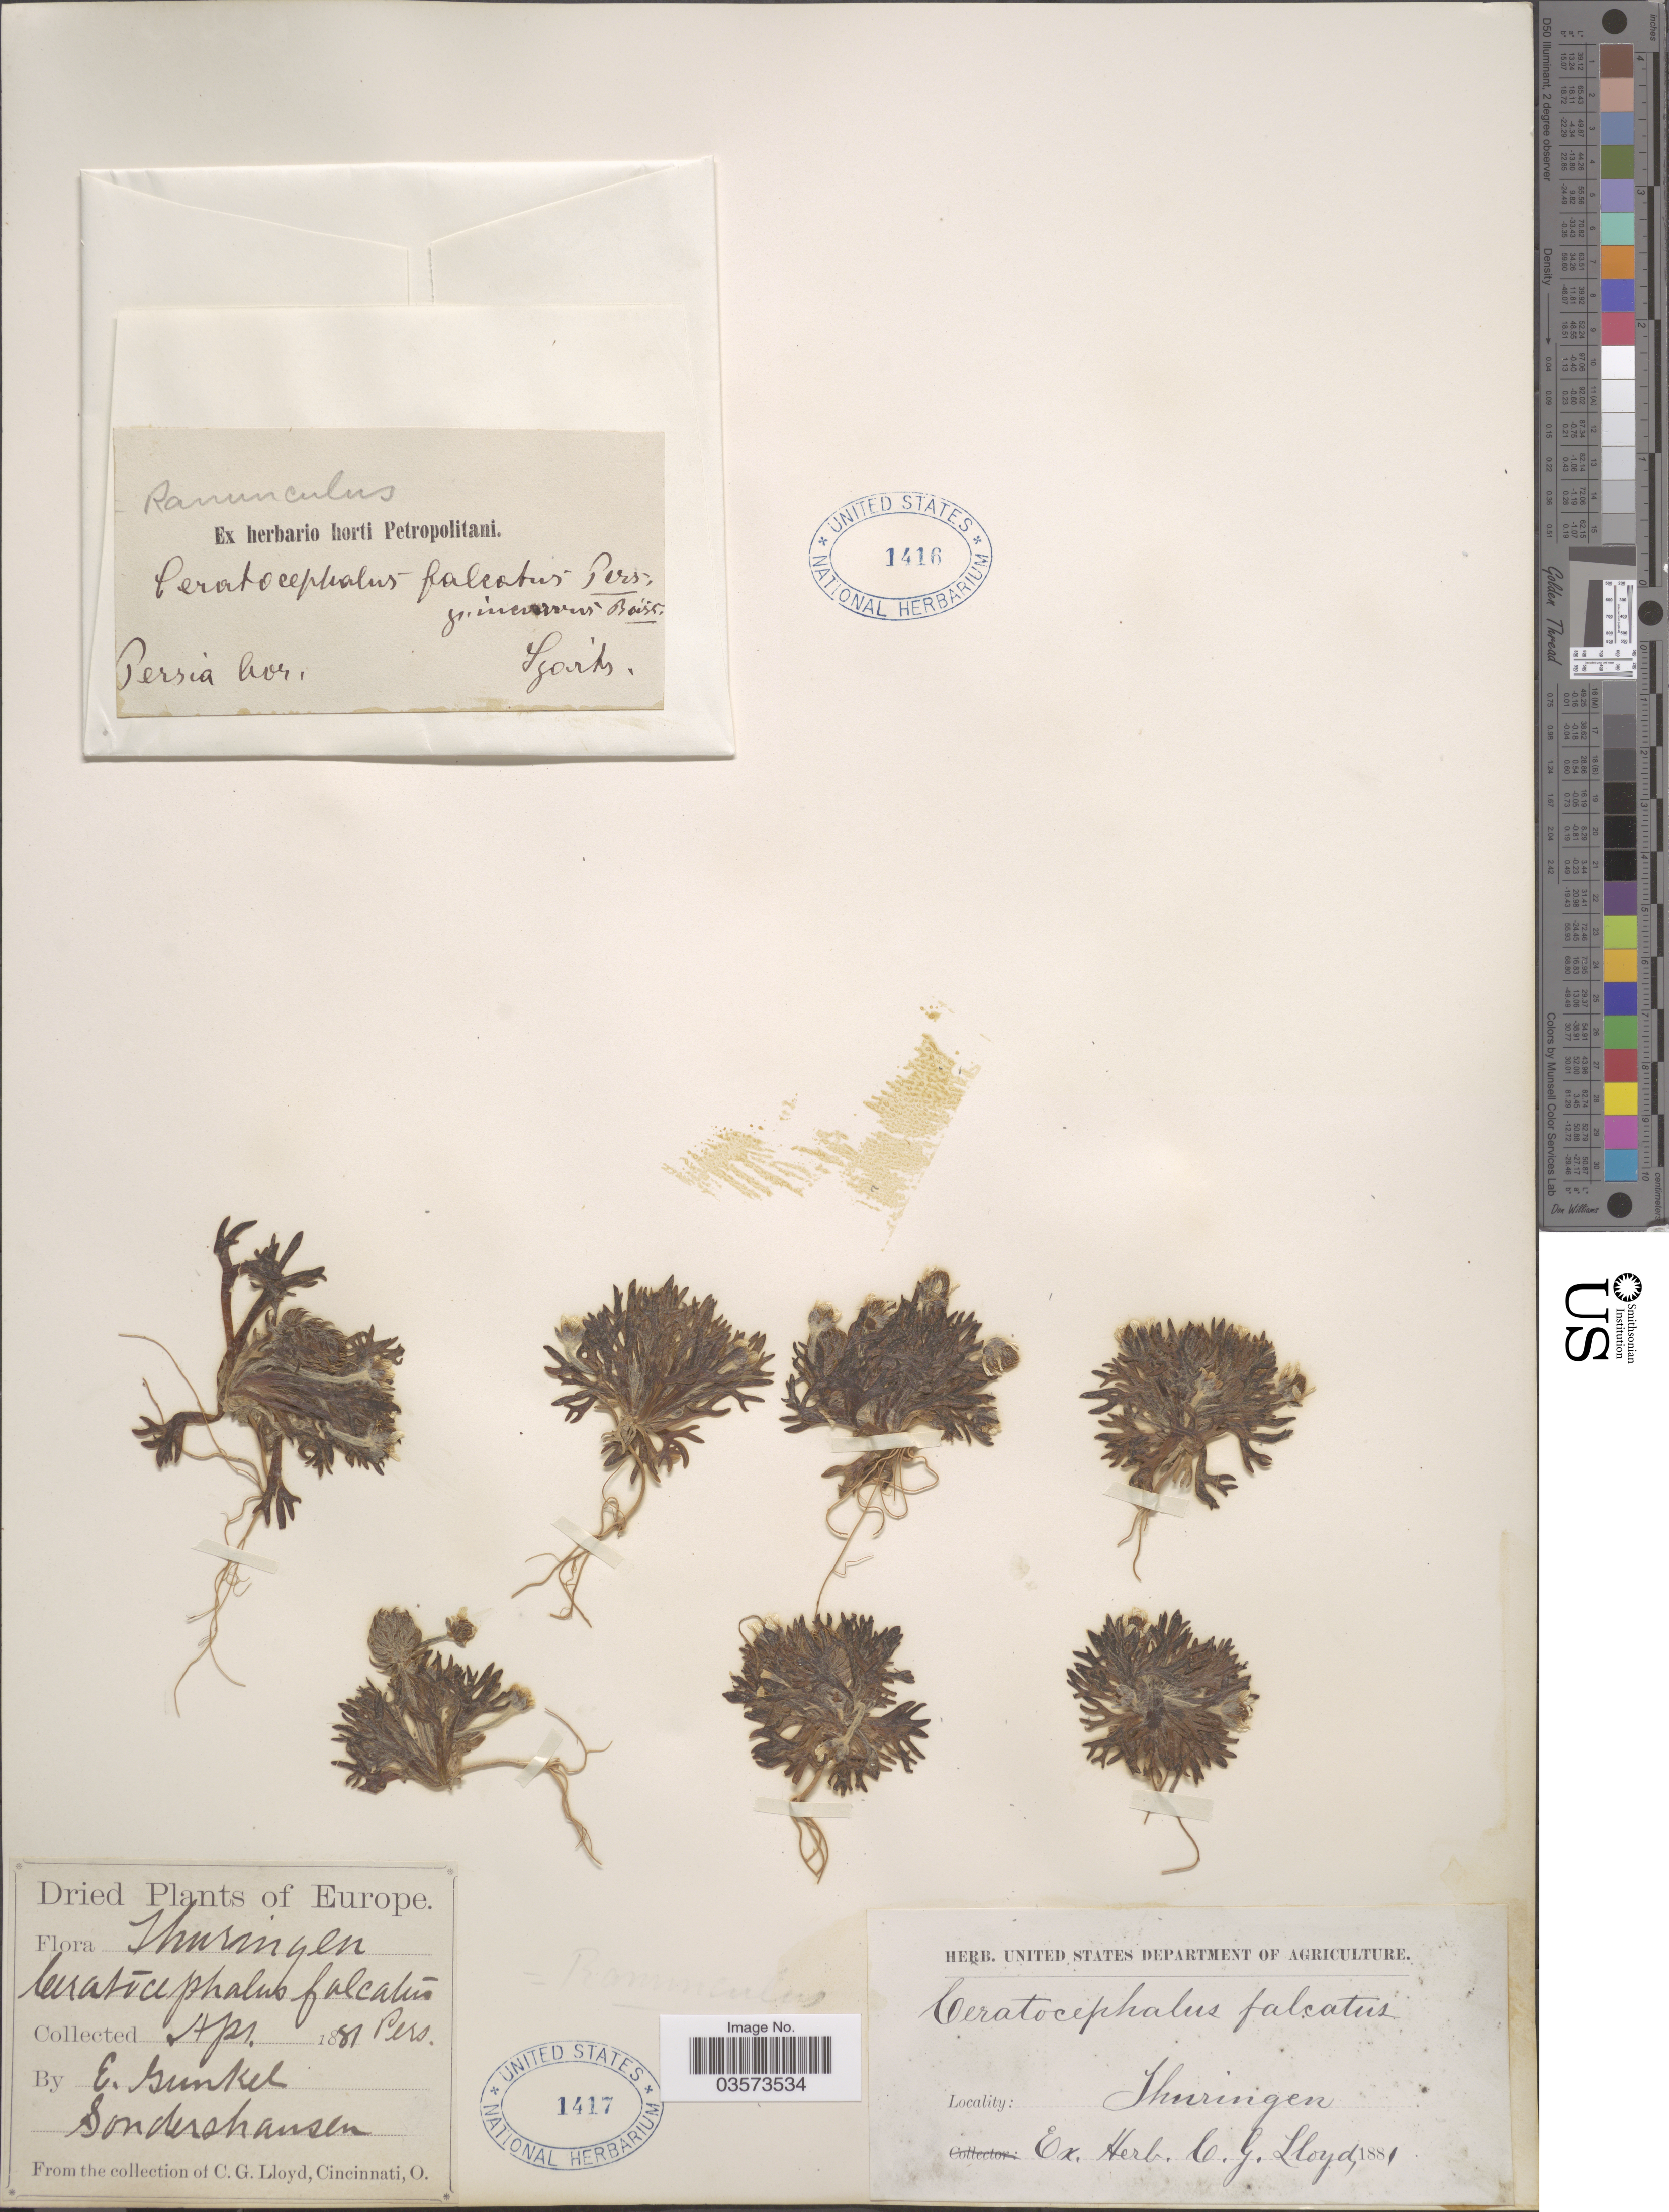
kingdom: Plantae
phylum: Tracheophyta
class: Magnoliopsida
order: Ranunculales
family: Ranunculaceae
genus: Ceratocephalus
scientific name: Ceratocephalus falcatus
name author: (L.) Pers.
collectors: Szovits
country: Iran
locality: Persia bor.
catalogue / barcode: US 1416-2